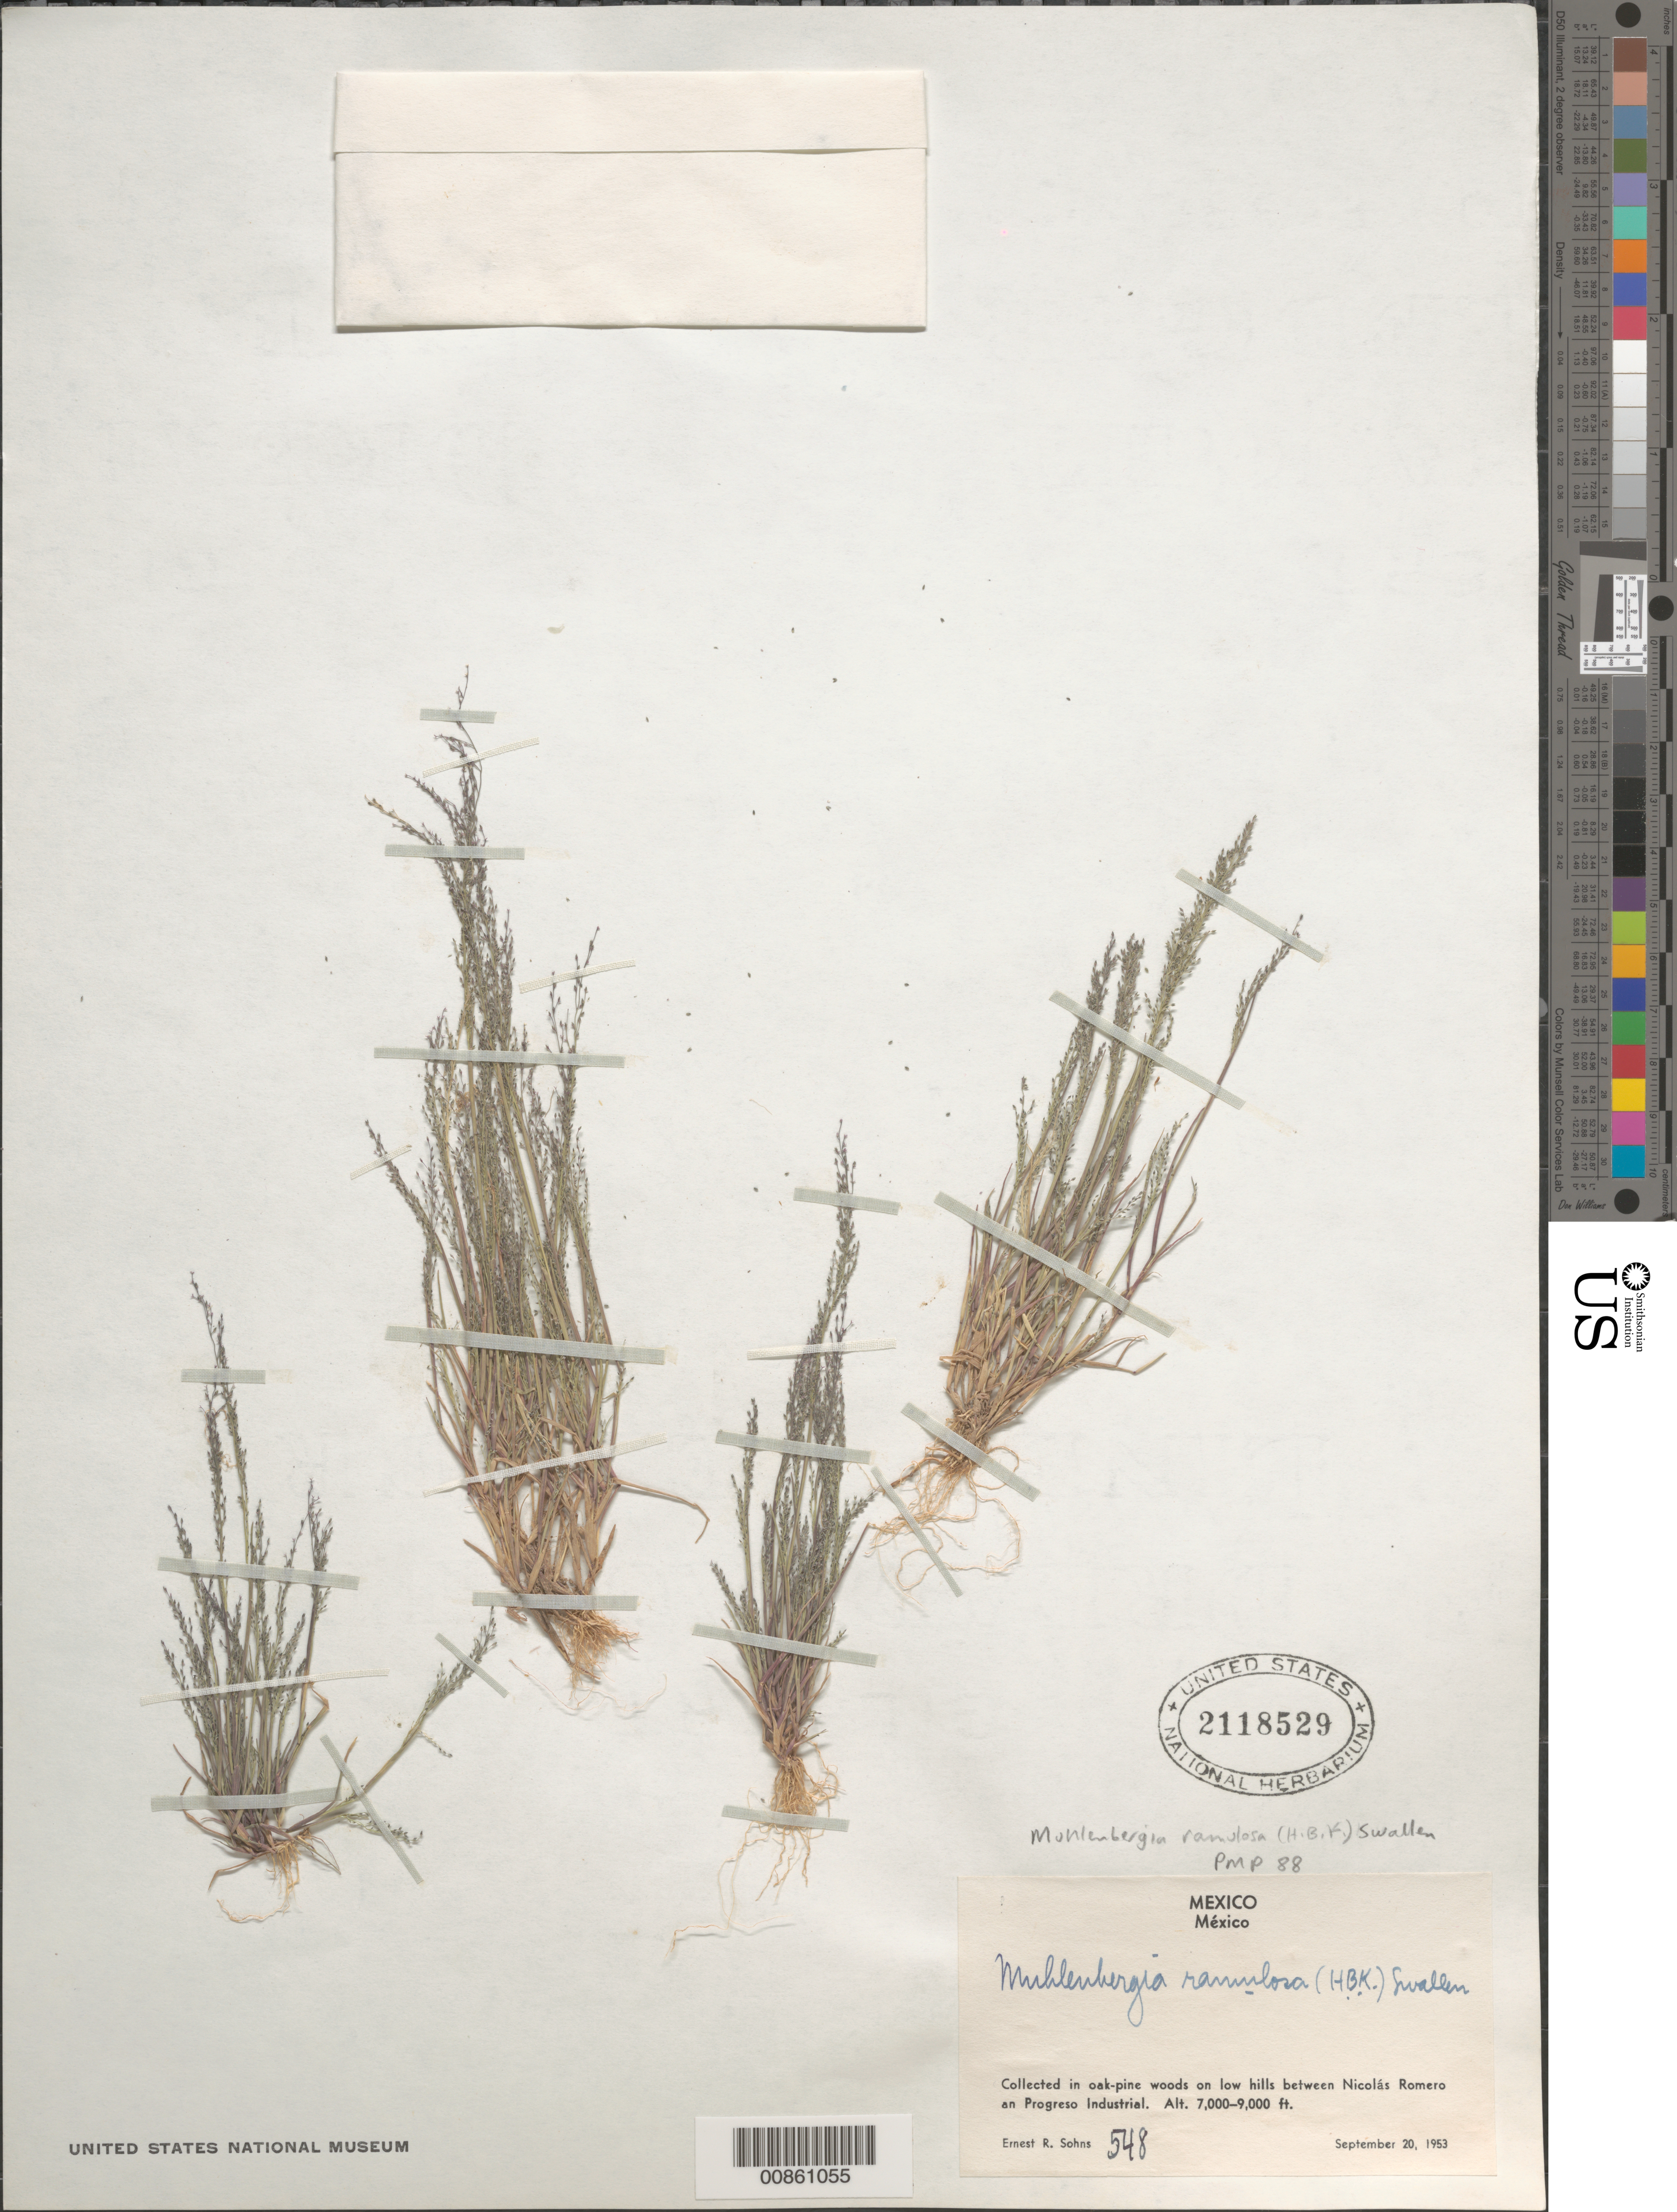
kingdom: Plantae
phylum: Tracheophyta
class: Liliopsida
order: Poales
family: Poaceae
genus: Muhlenbergia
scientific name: Muhlenbergia ramulosa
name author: (Kunth) Swallen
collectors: E. R. Sohns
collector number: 548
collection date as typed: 20 Sep 1963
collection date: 1963-09-20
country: Mexico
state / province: México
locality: Hills between Nicolas Romero and Progreso Industrial, Mex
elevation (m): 2743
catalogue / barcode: US 2118529